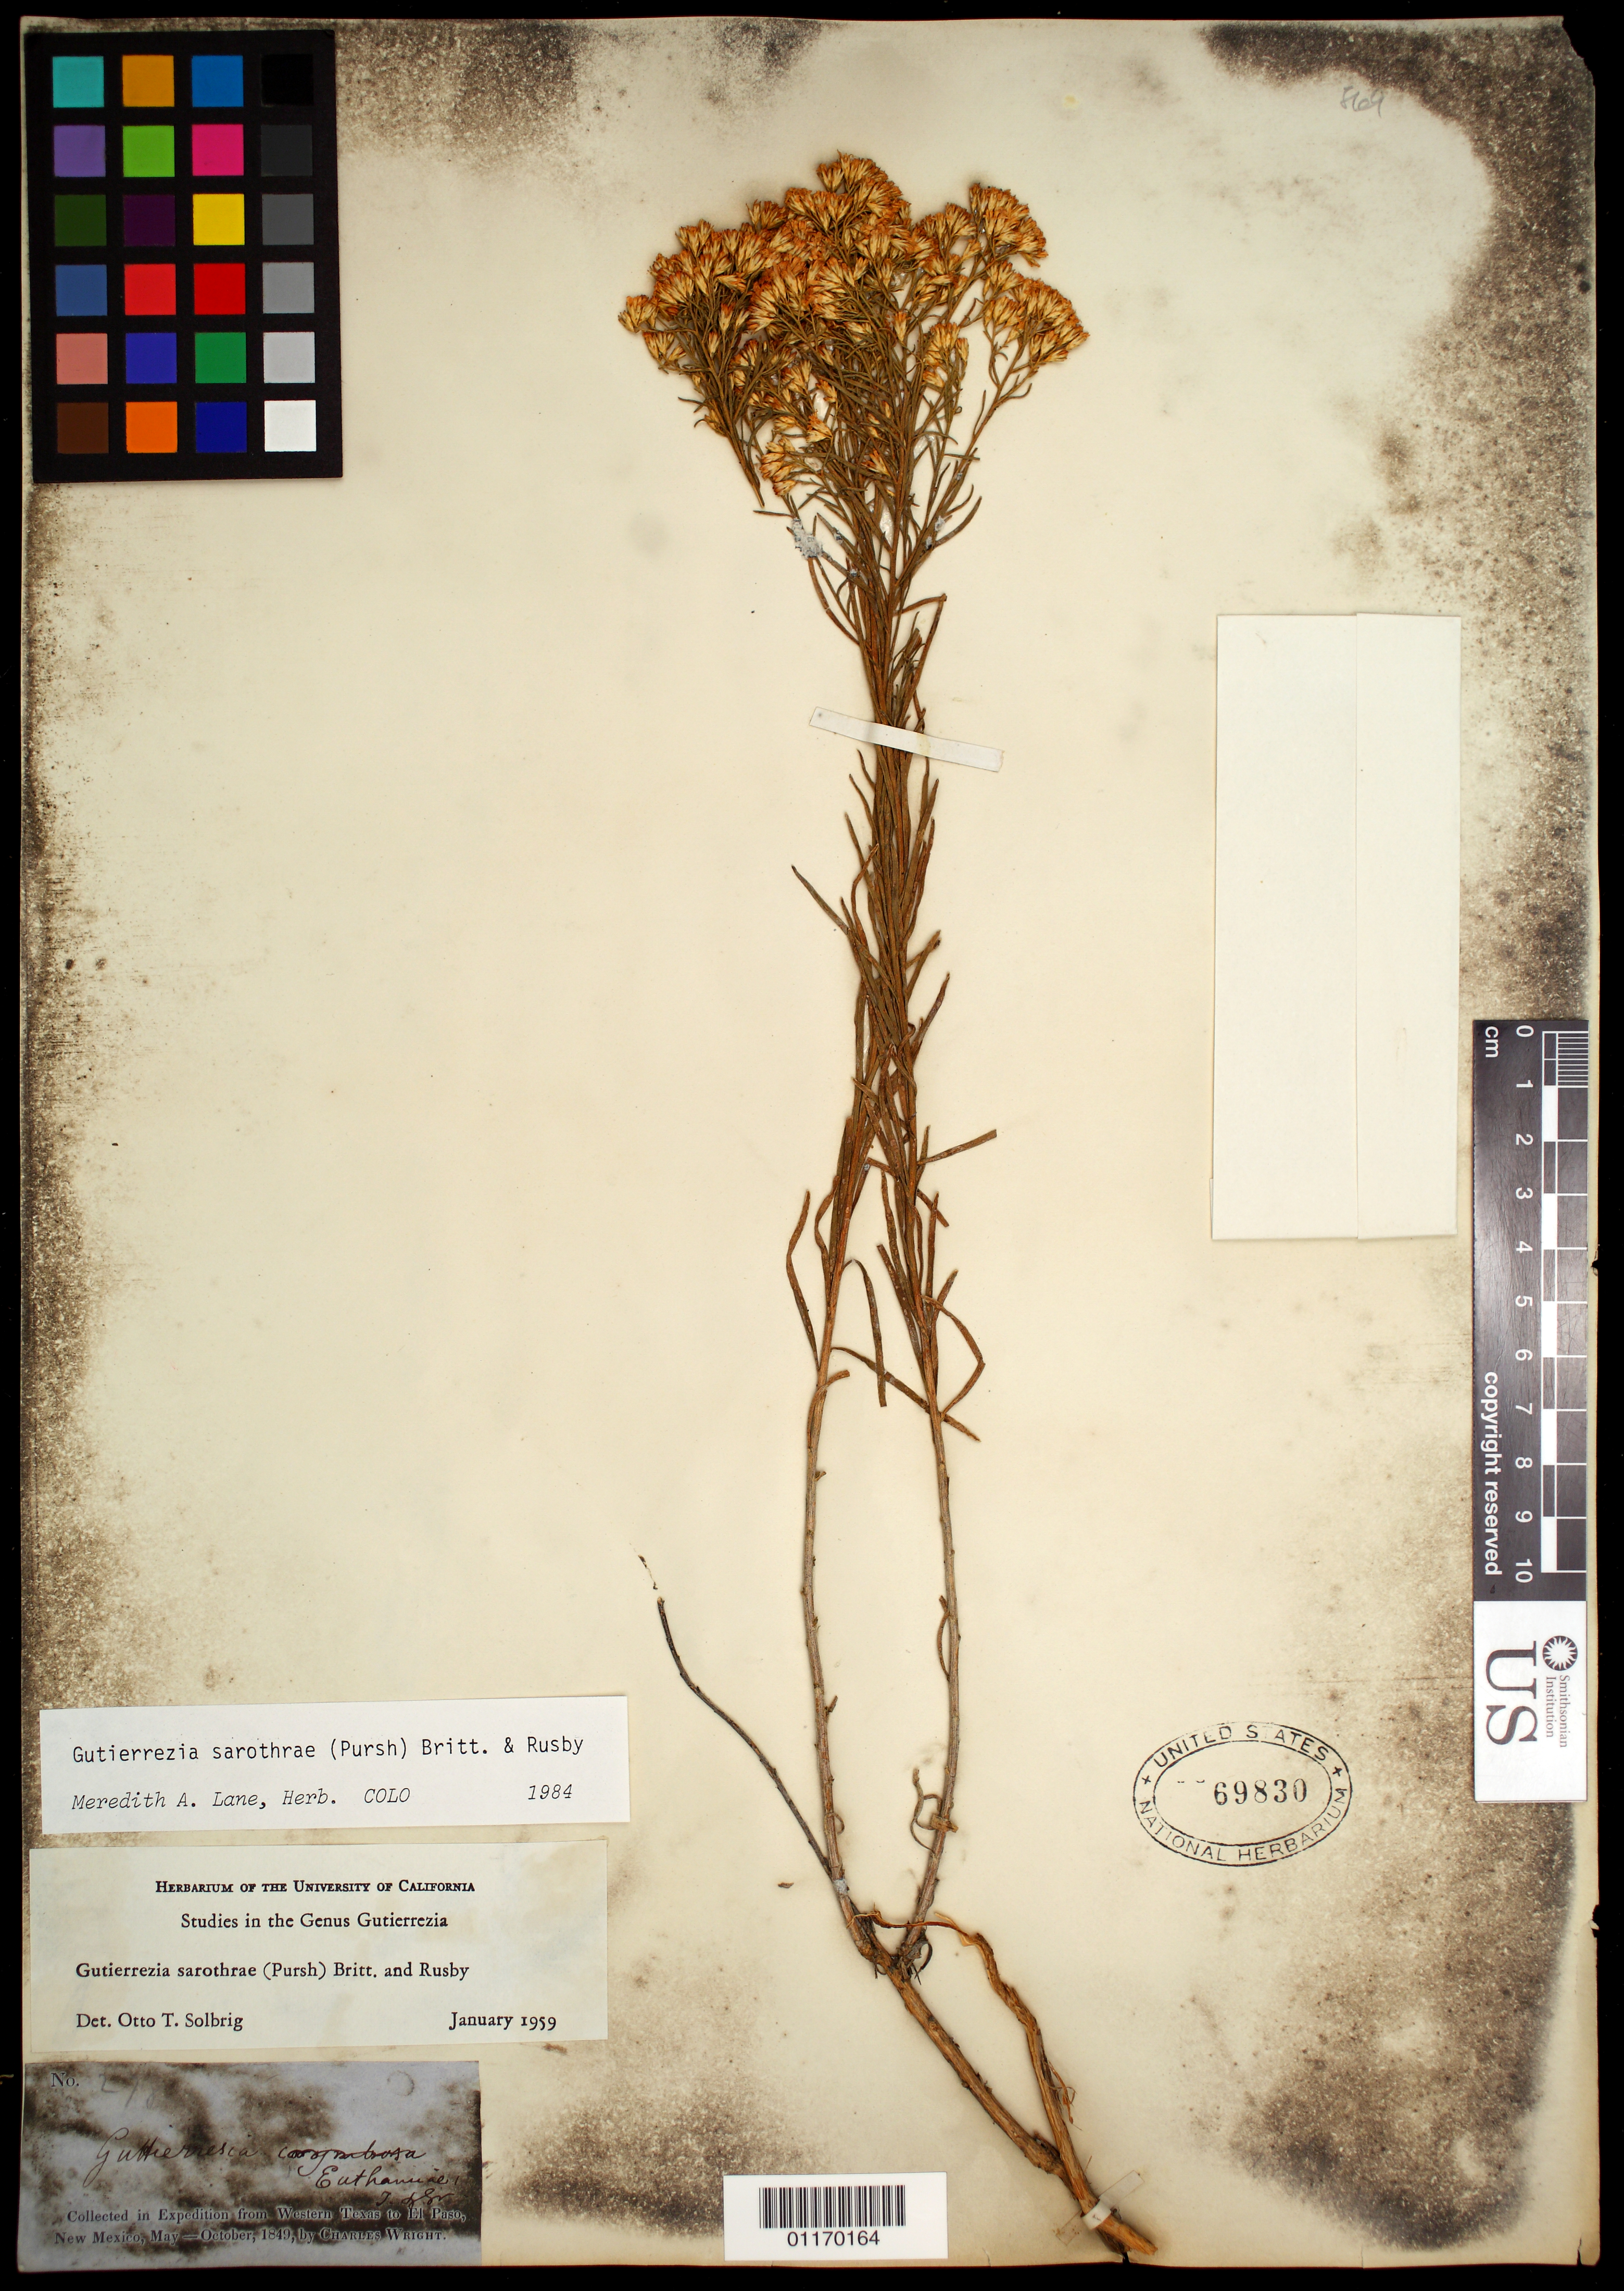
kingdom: Plantae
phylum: Tracheophyta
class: Magnoliopsida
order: Asterales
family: Asteraceae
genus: Gutierrezia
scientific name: Gutierrezia sarothrae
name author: (Pursh) Britton & Rusby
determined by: Lane, M. A.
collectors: C. Wright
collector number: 278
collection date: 1849-05/1849-10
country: United States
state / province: New Mexico / Texas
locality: from Western Texas to El Paso, New Mexico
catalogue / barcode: US 69830